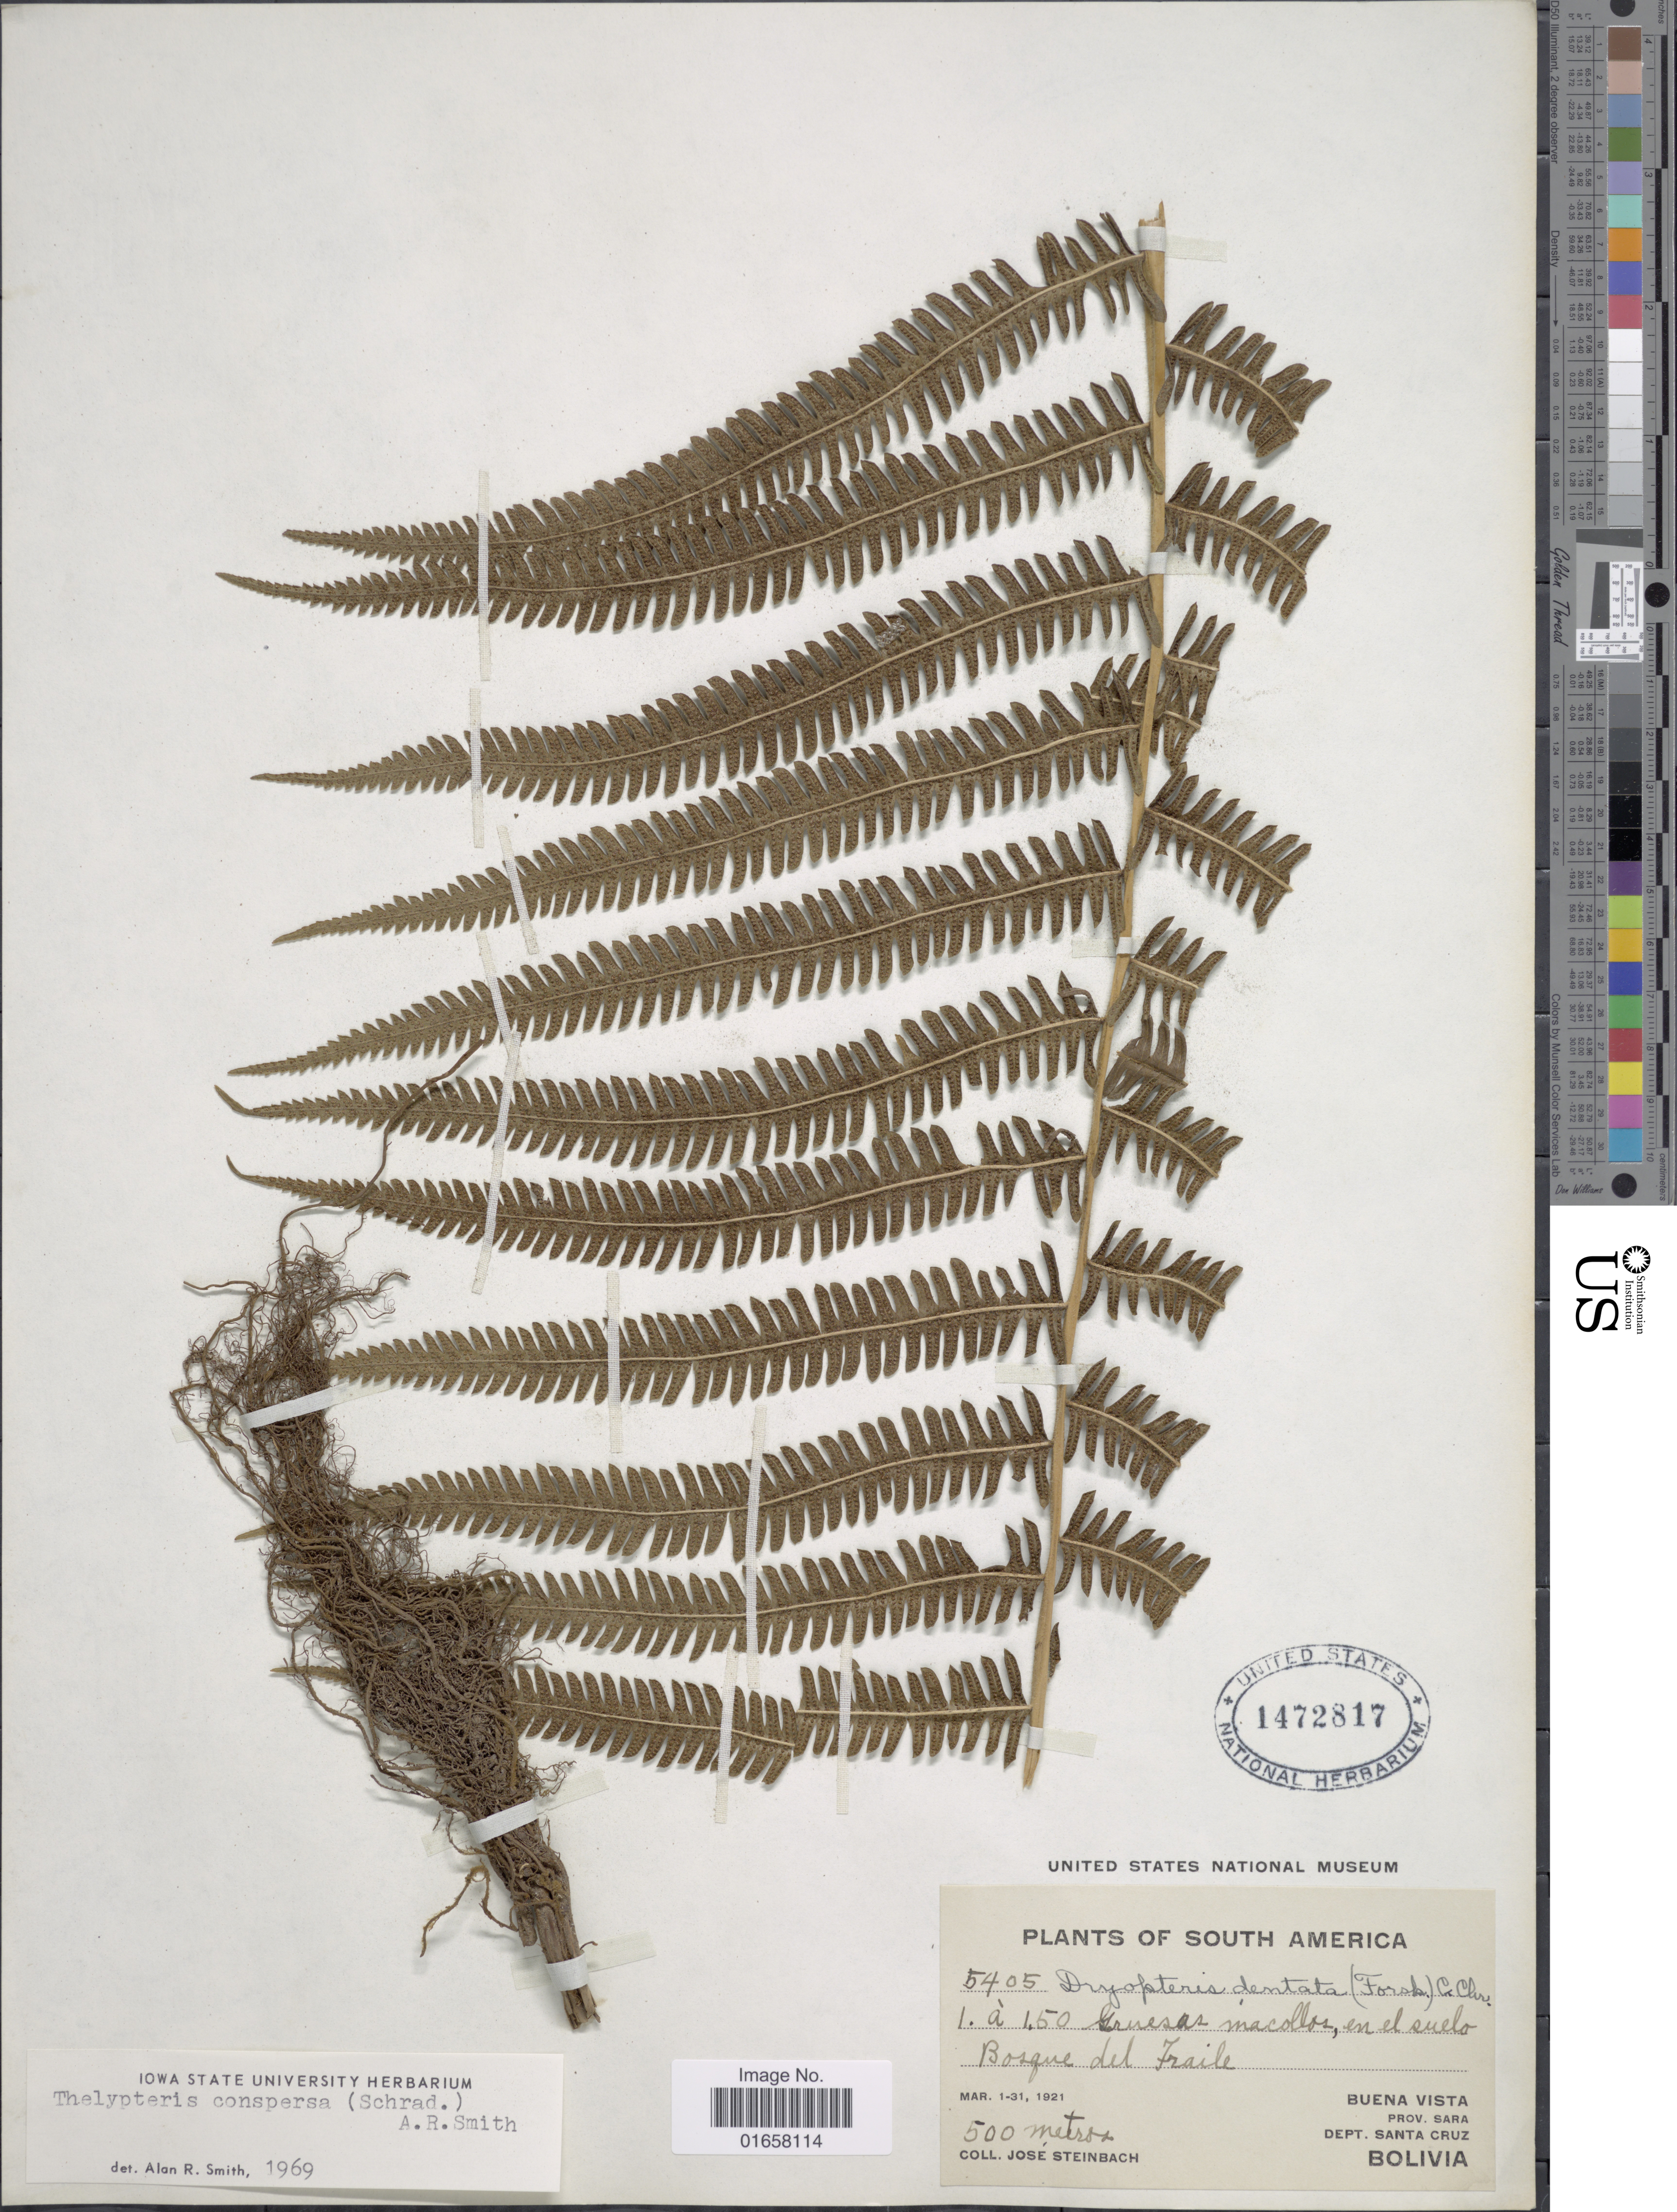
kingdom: Plantae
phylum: Tracheophyta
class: Polypodiopsida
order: Polypodiales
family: Thelypteridaceae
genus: Christella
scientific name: Christella conspersa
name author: (Schrad.) Á. Löve & D. Löve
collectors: J. Steinbach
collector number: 5405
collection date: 1921-03-01/1921-03-03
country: Bolivia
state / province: Santa Cruz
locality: South America, Buena Vista, Prov. Sara, Dept. Santa Cruz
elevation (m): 500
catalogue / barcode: US 1472817